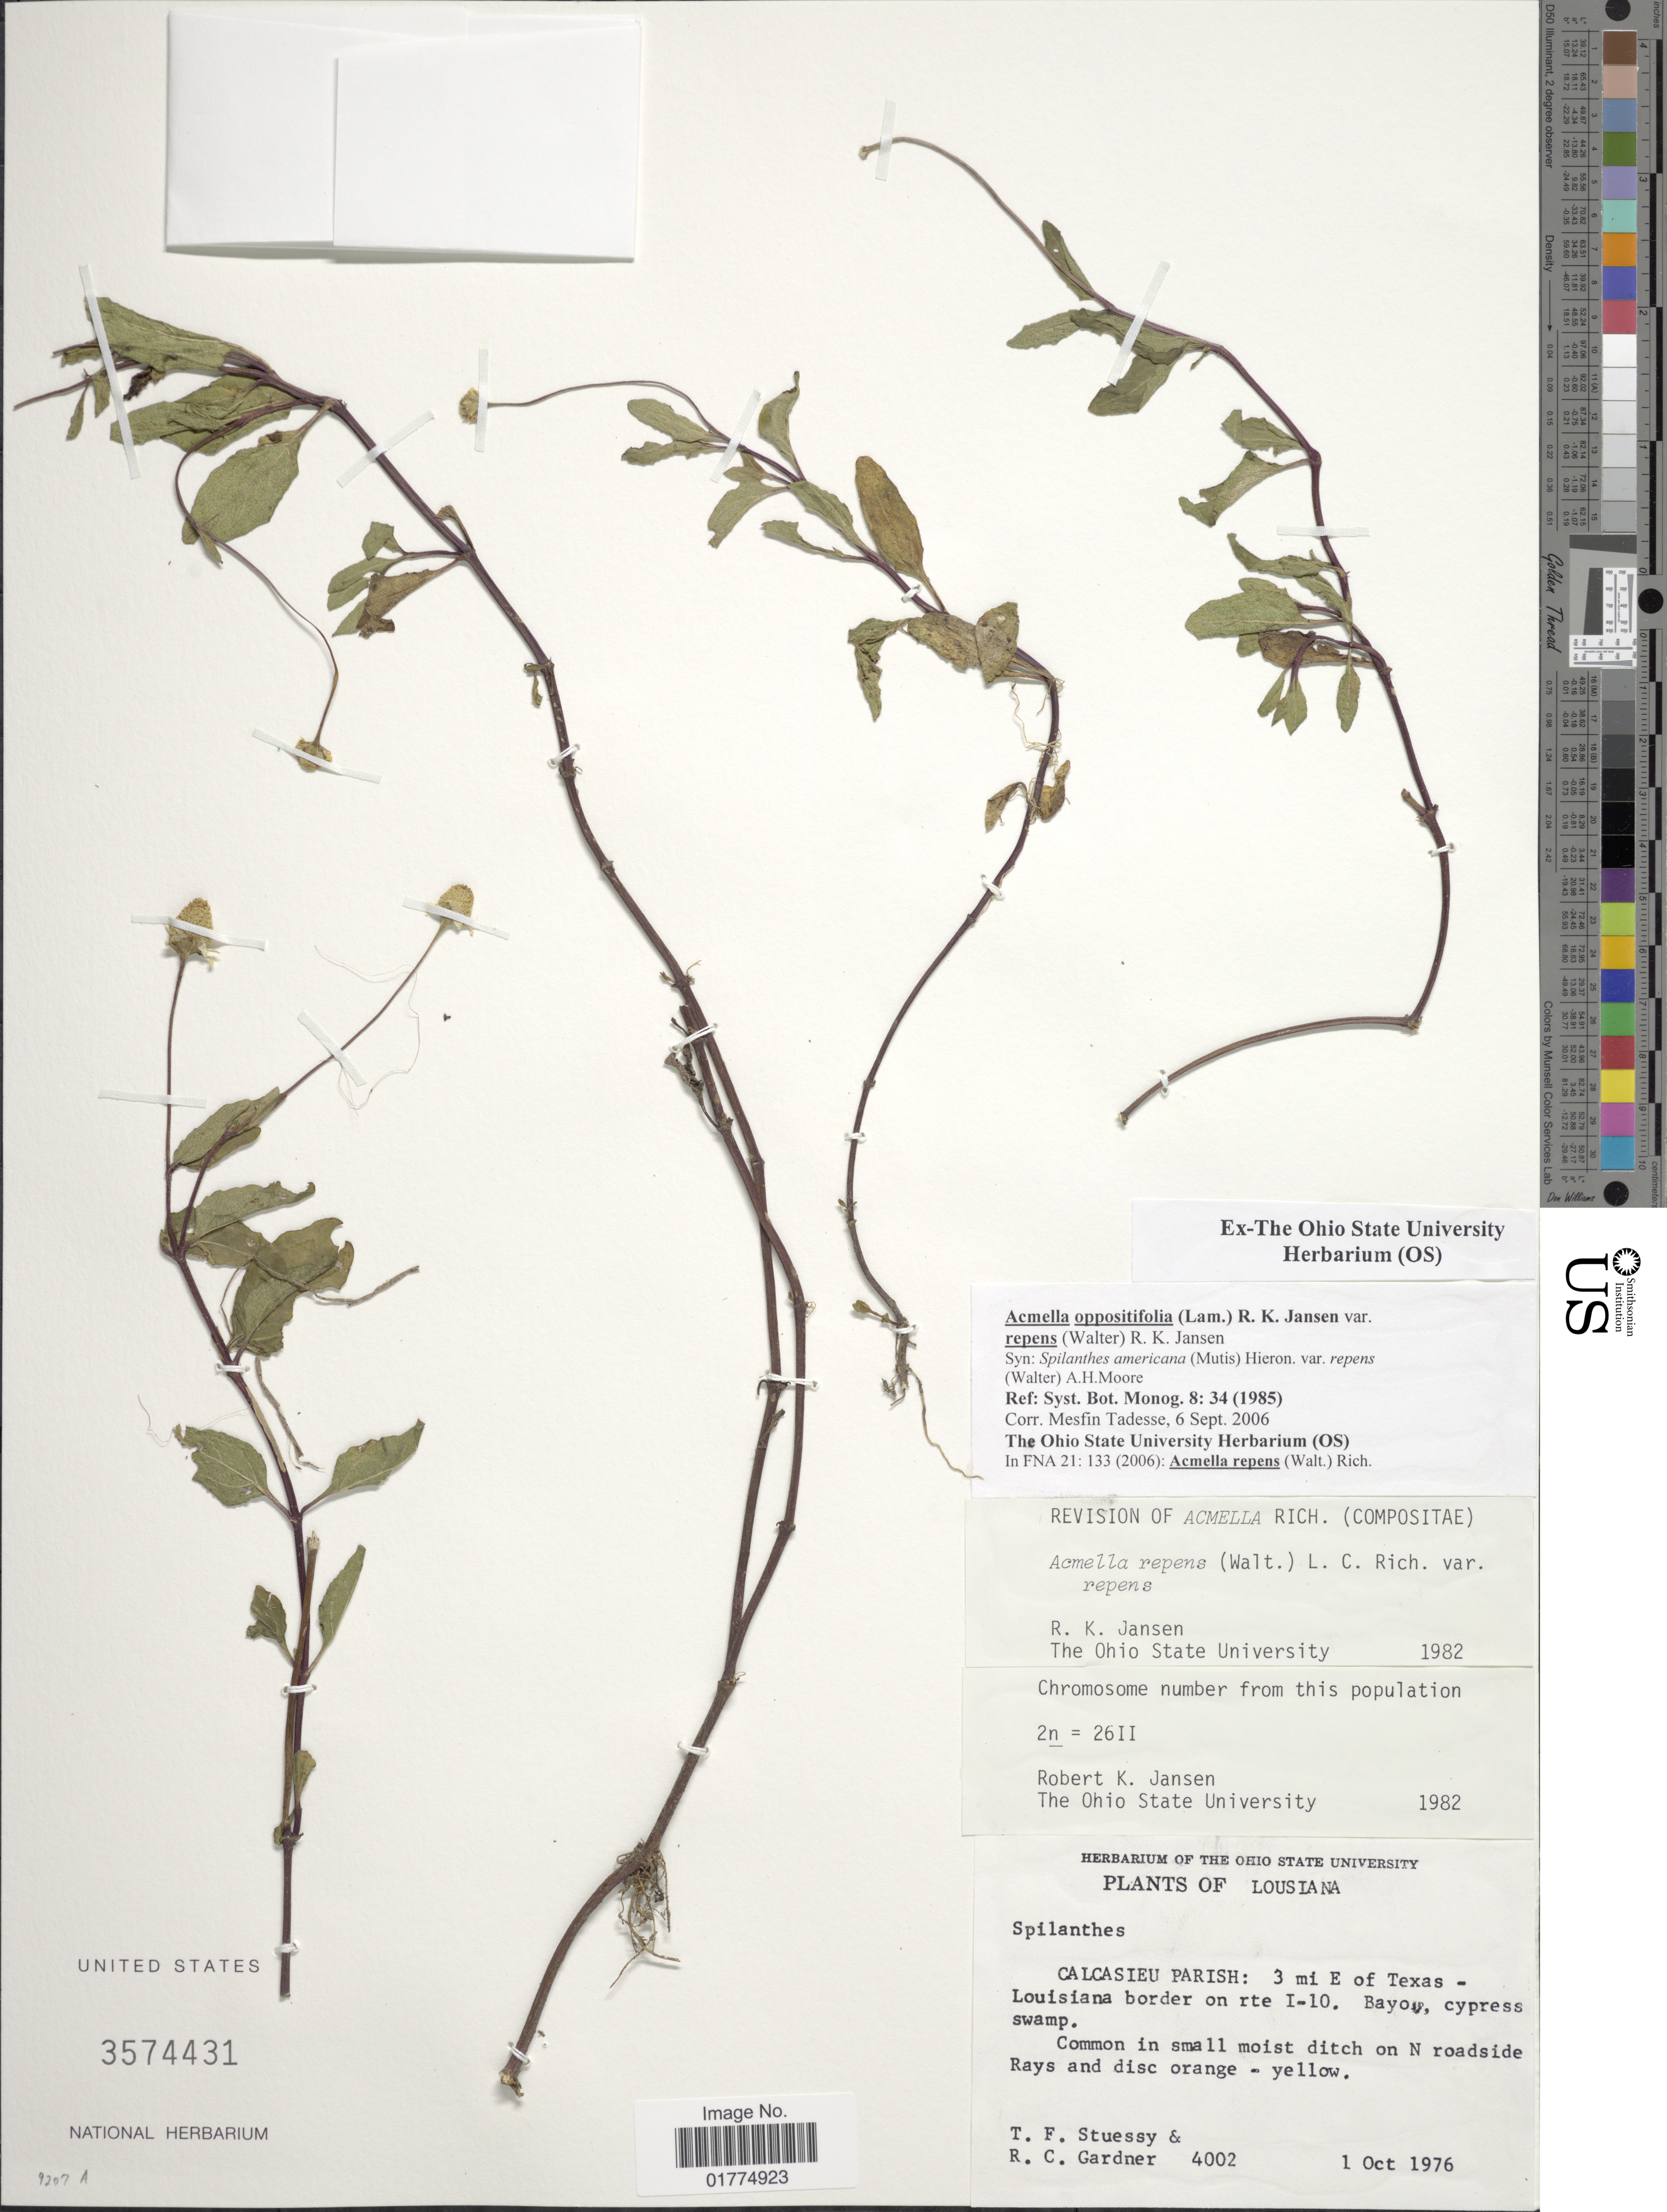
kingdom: Plantae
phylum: Tracheophyta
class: Magnoliopsida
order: Asterales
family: Asteraceae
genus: Acmella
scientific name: Acmella repens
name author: (Walter) Rich.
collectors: T. Stuessy & R. C. Gardner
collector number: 4002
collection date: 1976-10-01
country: United States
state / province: Louisiana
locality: Calcasieu Parish: 3 mi E of Texas - Louisiana border on rte I - 10. Bayou, cypress swamp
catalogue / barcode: US 3574431